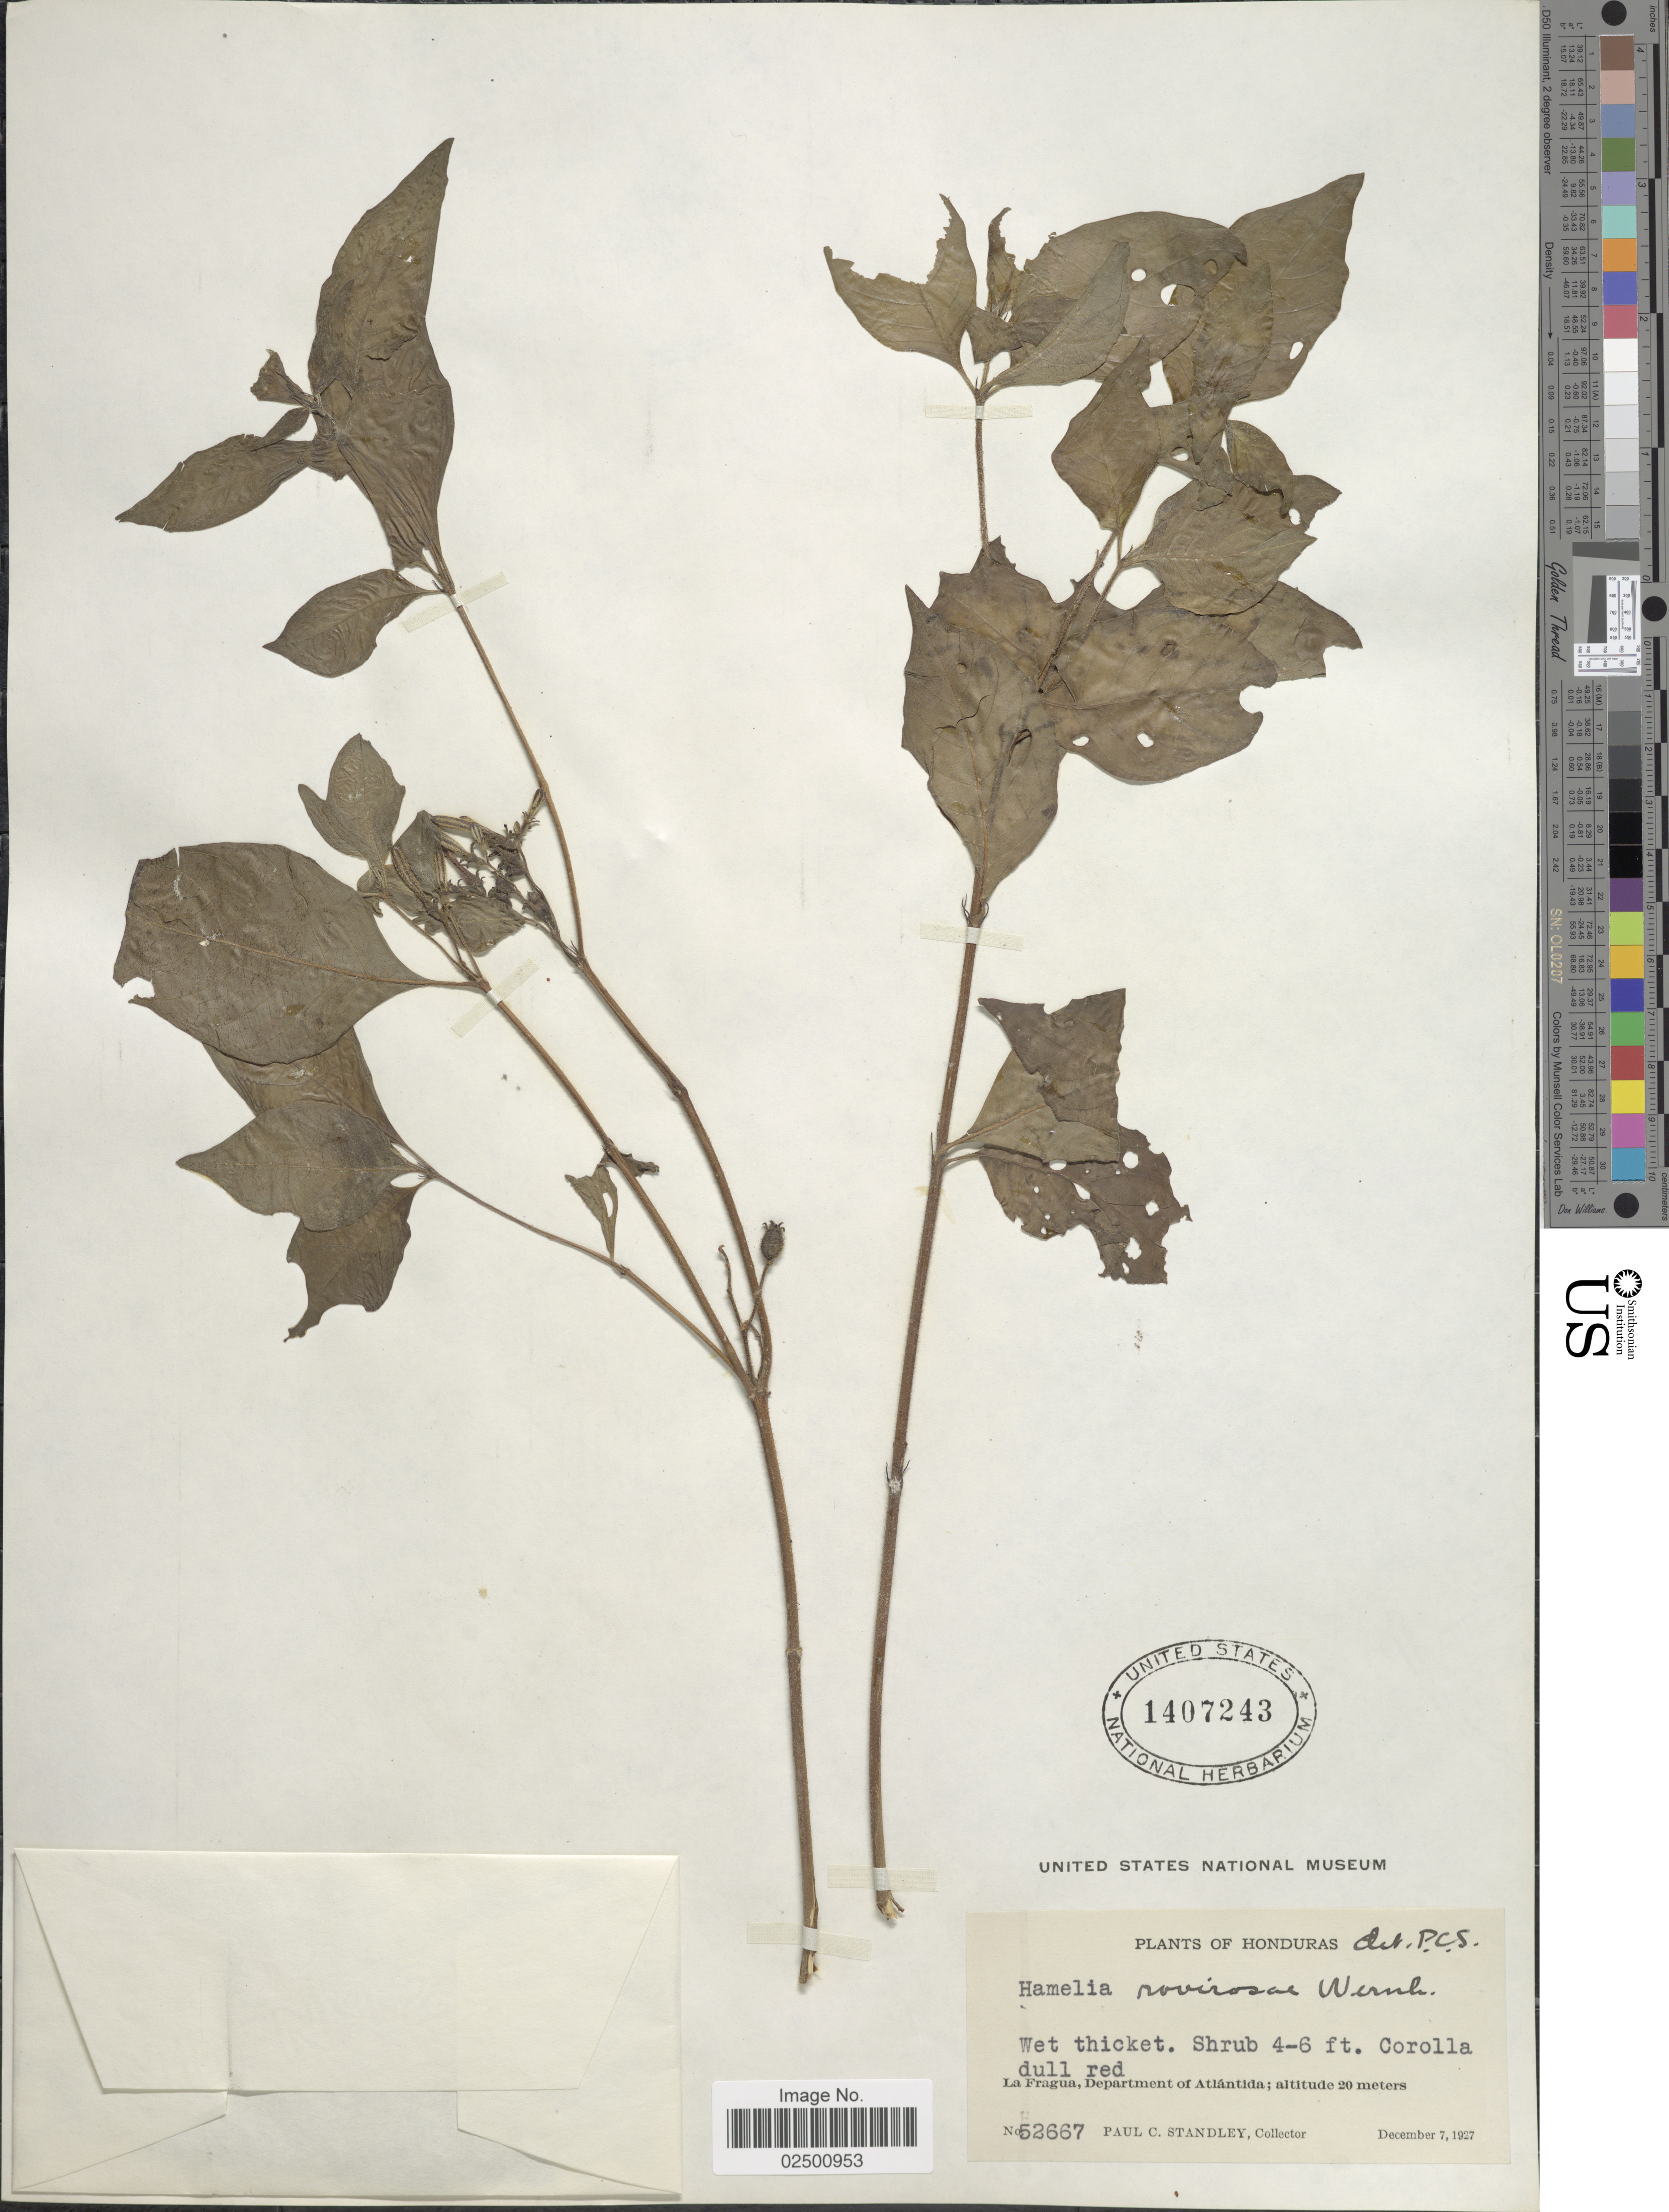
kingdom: Plantae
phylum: Tracheophyta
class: Magnoliopsida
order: Gentianales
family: Rubiaceae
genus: Hamelia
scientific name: Hamelia rovirosae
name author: Wernham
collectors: P. C. Standley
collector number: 52667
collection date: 1927-12-07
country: Honduras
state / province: Atlántida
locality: La Fragua, Department of Atlantida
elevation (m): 20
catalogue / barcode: US 1407243